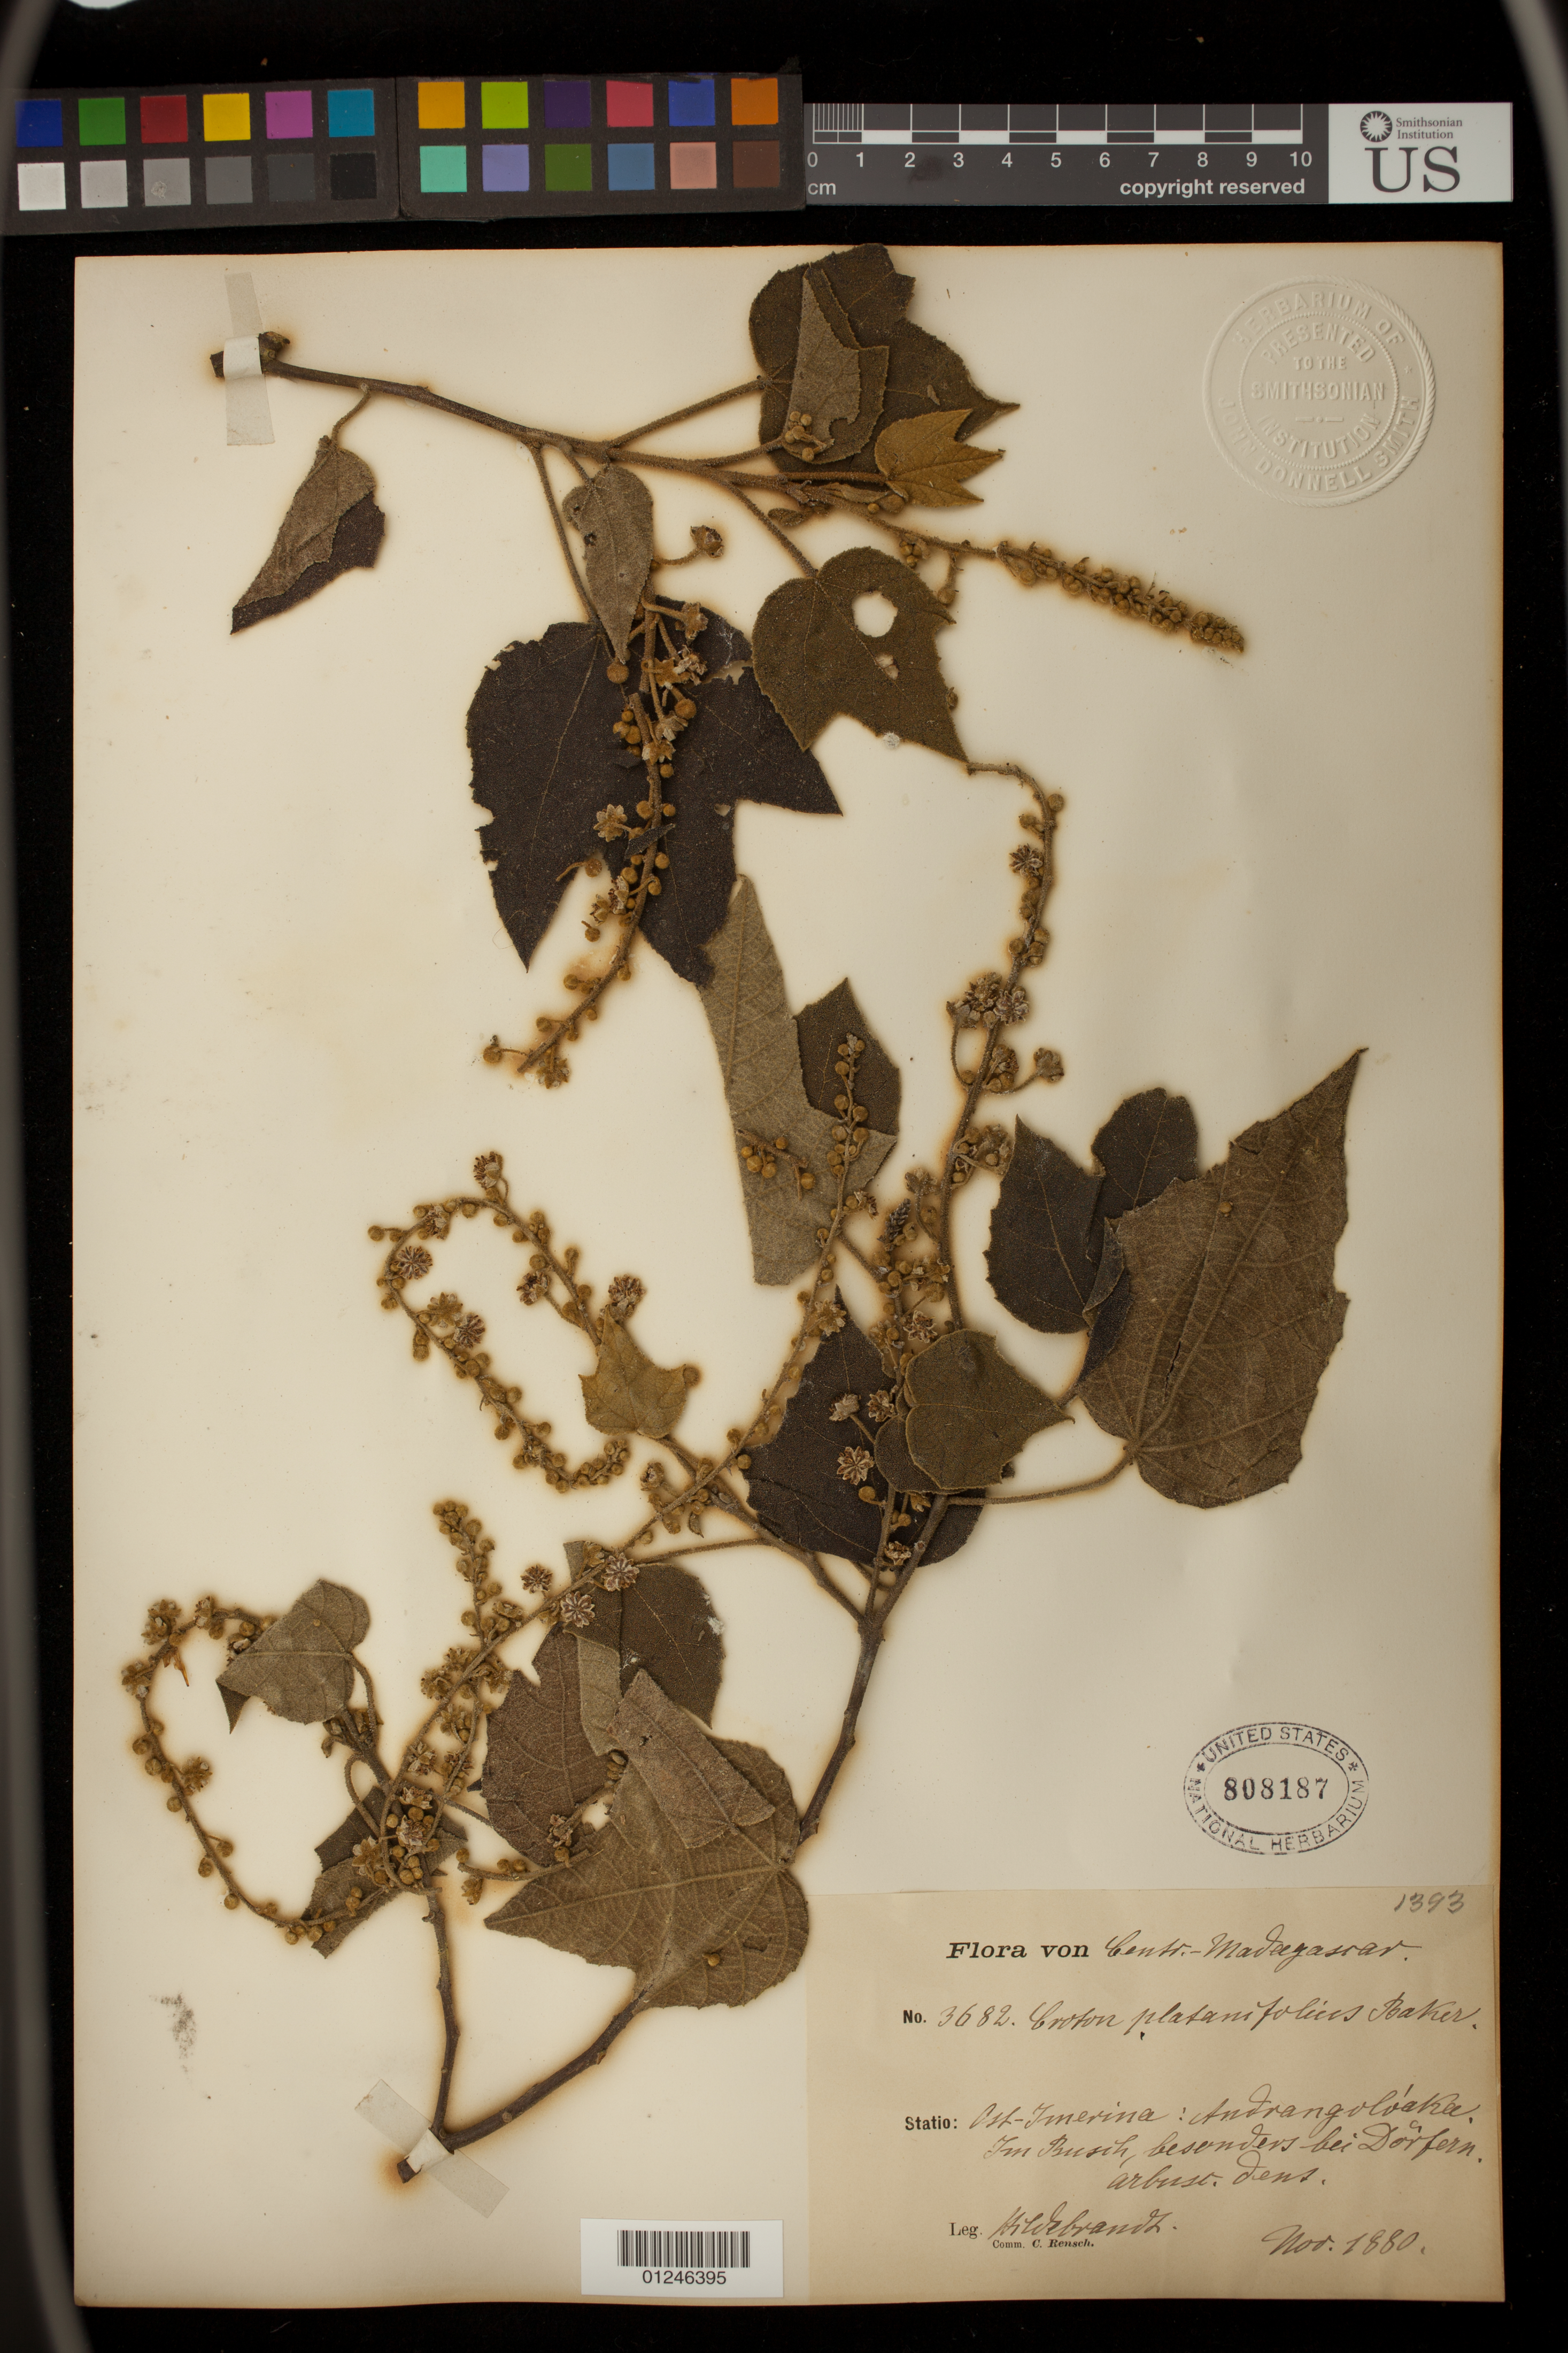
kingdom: Plantae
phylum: Tracheophyta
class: Magnoliopsida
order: Malpighiales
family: Euphorbiaceae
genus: Croton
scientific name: Croton goudotii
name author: Baill.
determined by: Berry, P. E., (WIS), University of Wisconsin - Madison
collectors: J. Hildebrandt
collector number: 3682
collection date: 1880-11-01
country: Madagascar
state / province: Alaotra Mangoro / Analamanga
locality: Finerina: Andrangolaoka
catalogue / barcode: US 808187